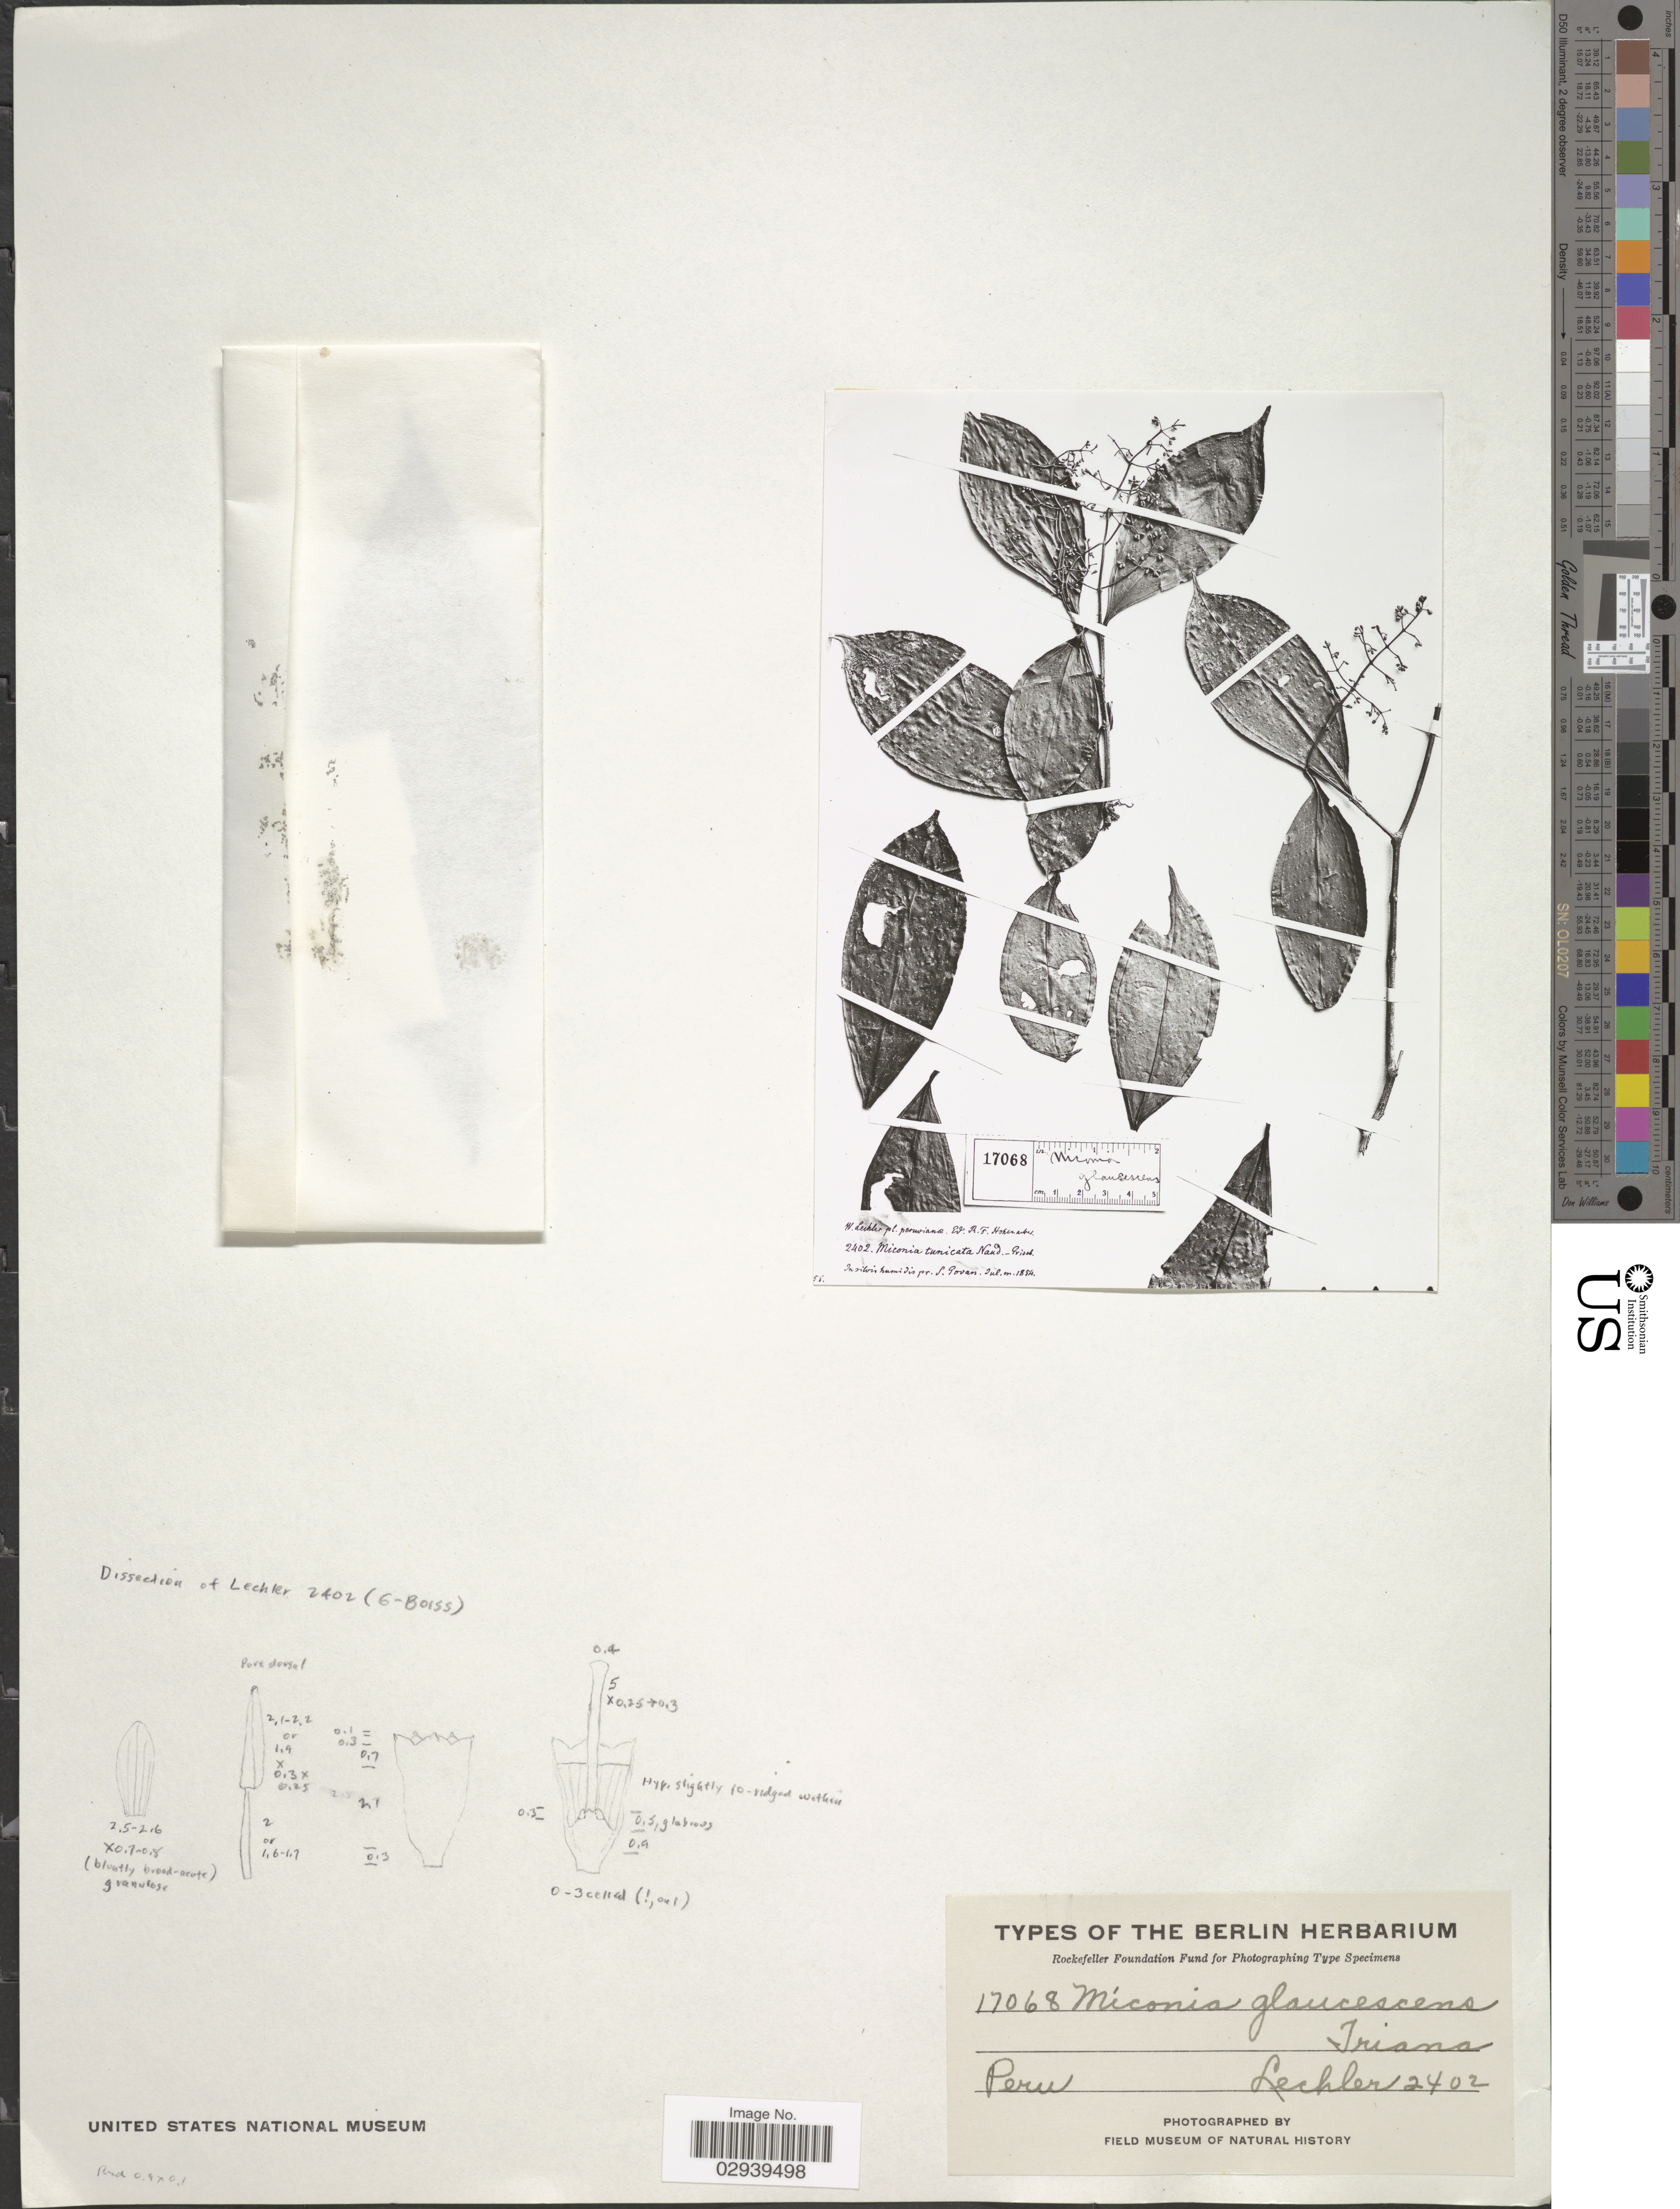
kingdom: Plantae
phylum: Tracheophyta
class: Magnoliopsida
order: Myrtales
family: Melastomataceae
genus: Miconia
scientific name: Miconia glaucescens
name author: Triana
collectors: -. Lechler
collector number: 2402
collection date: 1854-07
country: Peru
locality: In silvis pr. S. Govan.